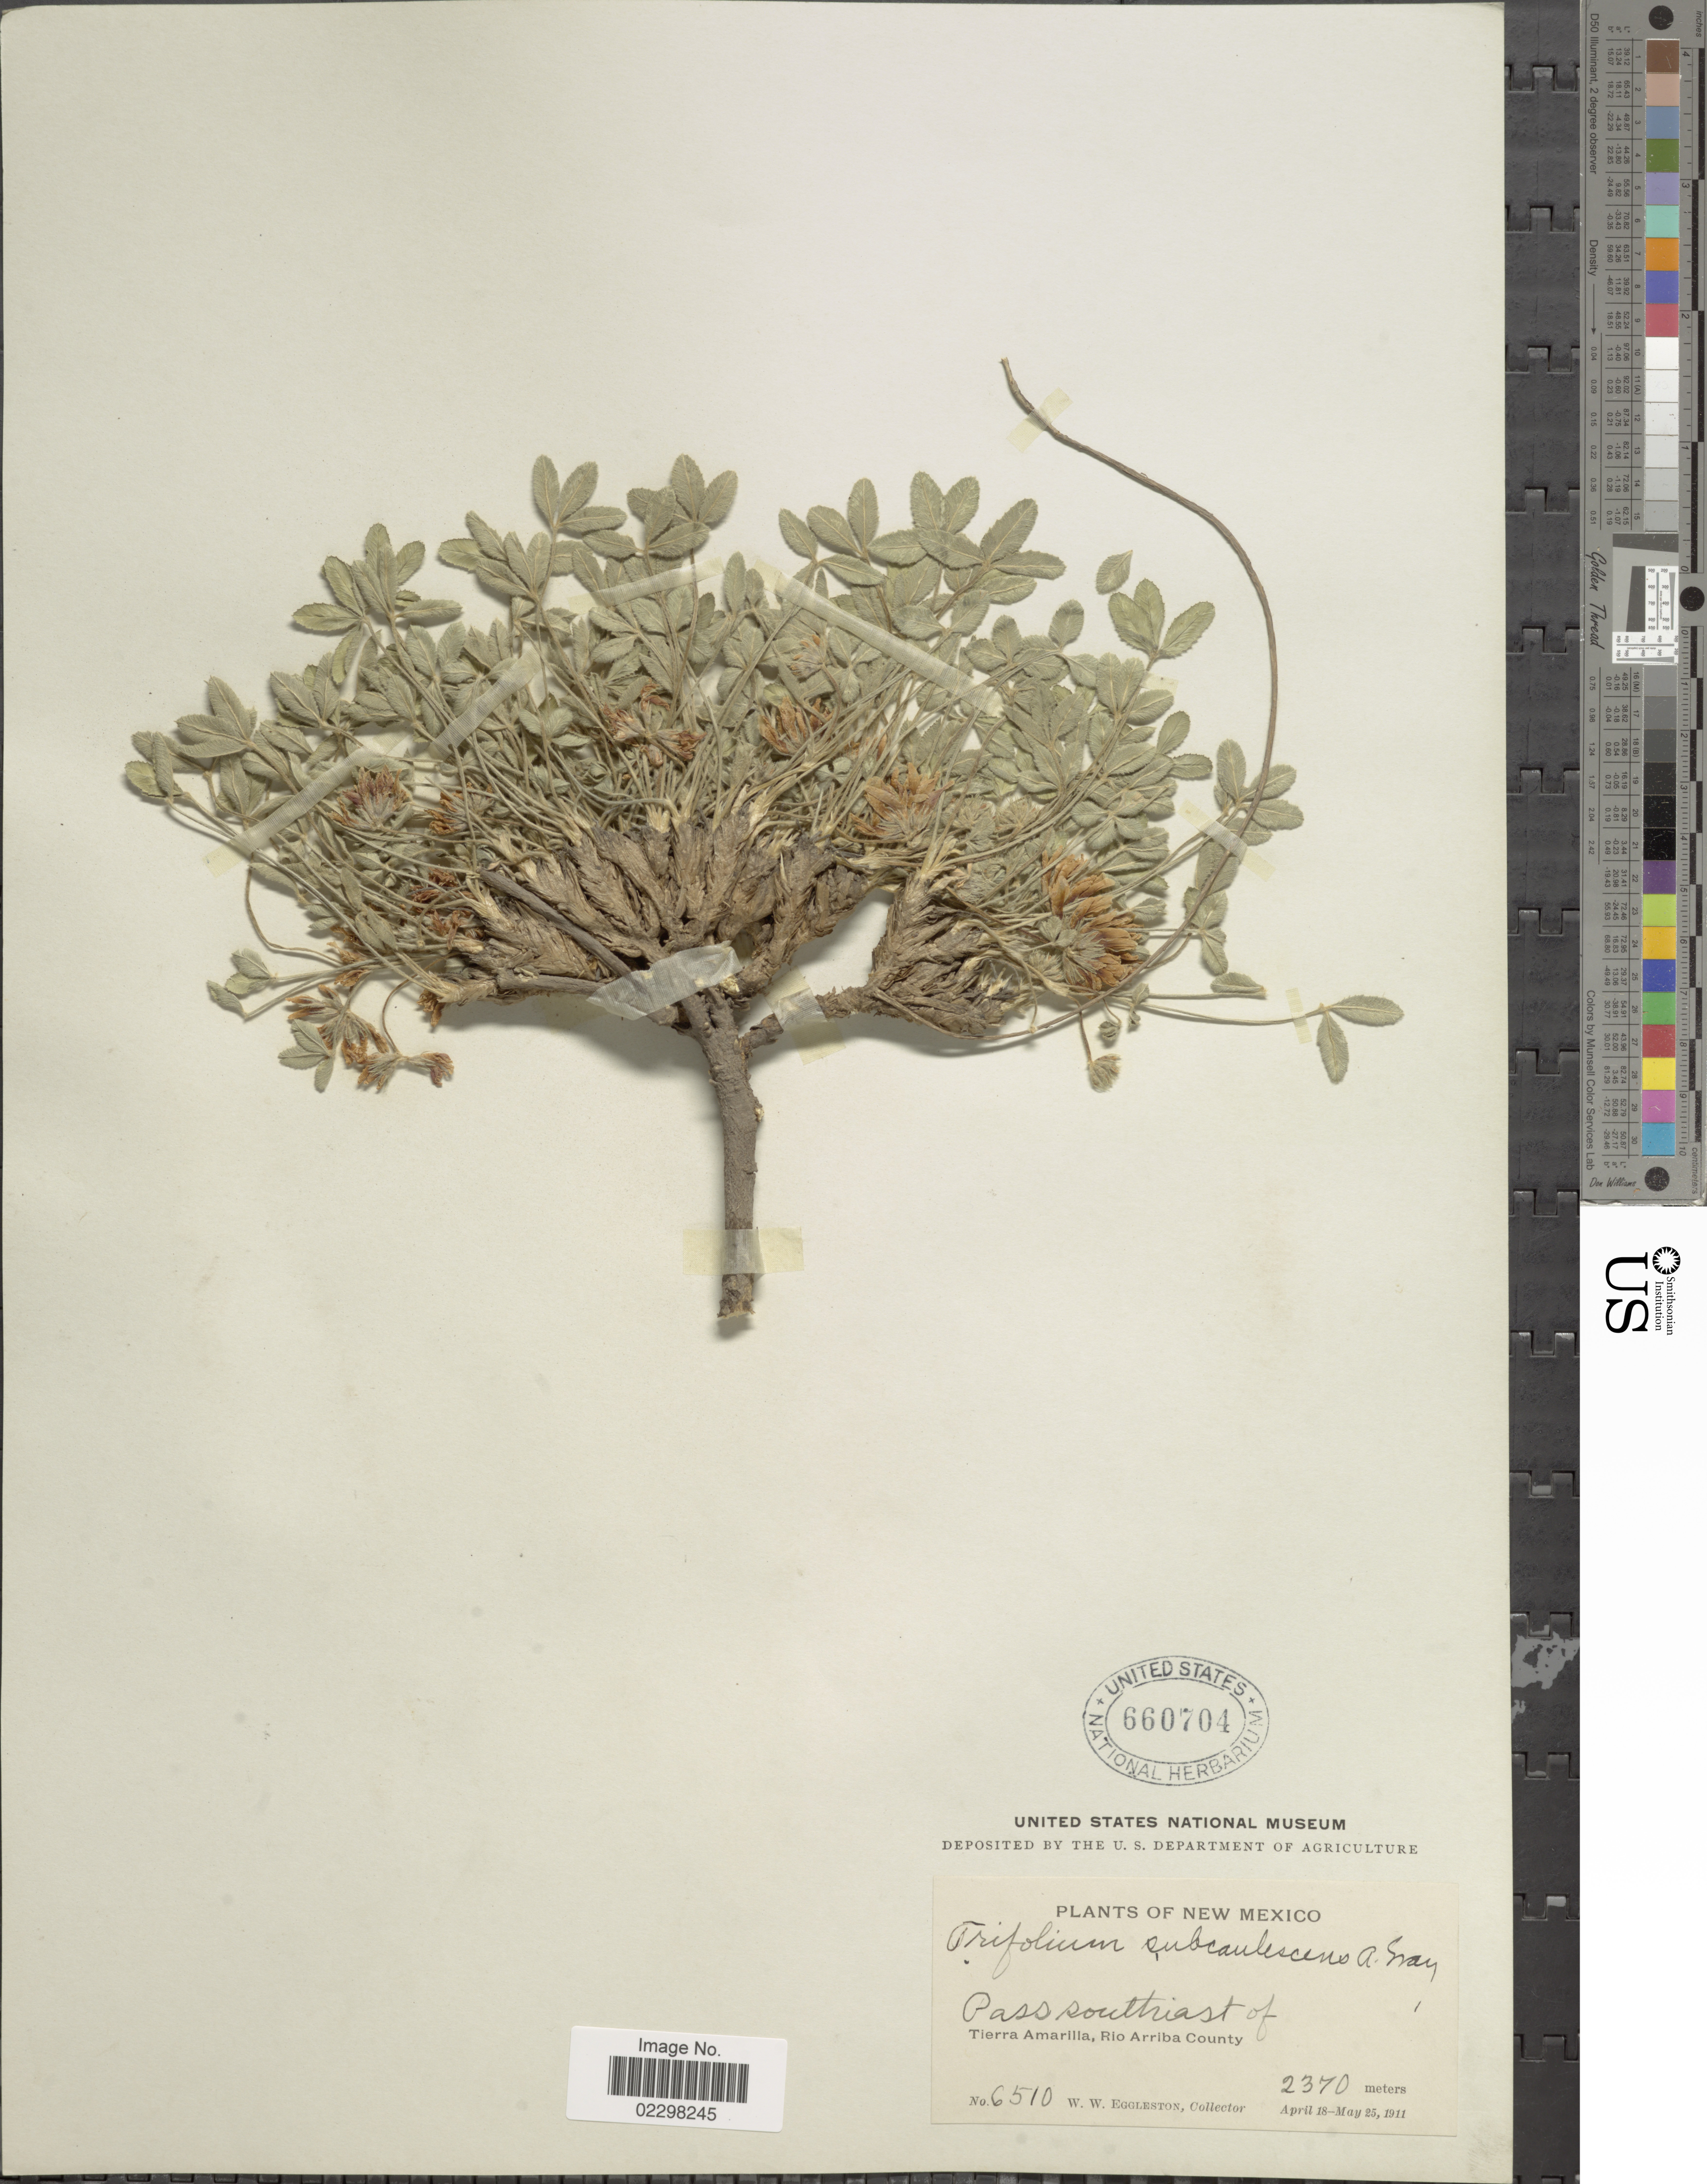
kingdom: Plantae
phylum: Tracheophyta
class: Magnoliopsida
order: Fabales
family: Fabaceae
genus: Trifolium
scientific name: Trifolium subcaulescens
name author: A. Gray in Ives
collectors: W. W. Eggleston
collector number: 6510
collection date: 1911-04-18/1911-05-25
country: United States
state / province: New Mexico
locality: Pass southeast of Tierra Amarilla, Rio Arriba County.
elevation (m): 2370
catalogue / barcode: US 660704